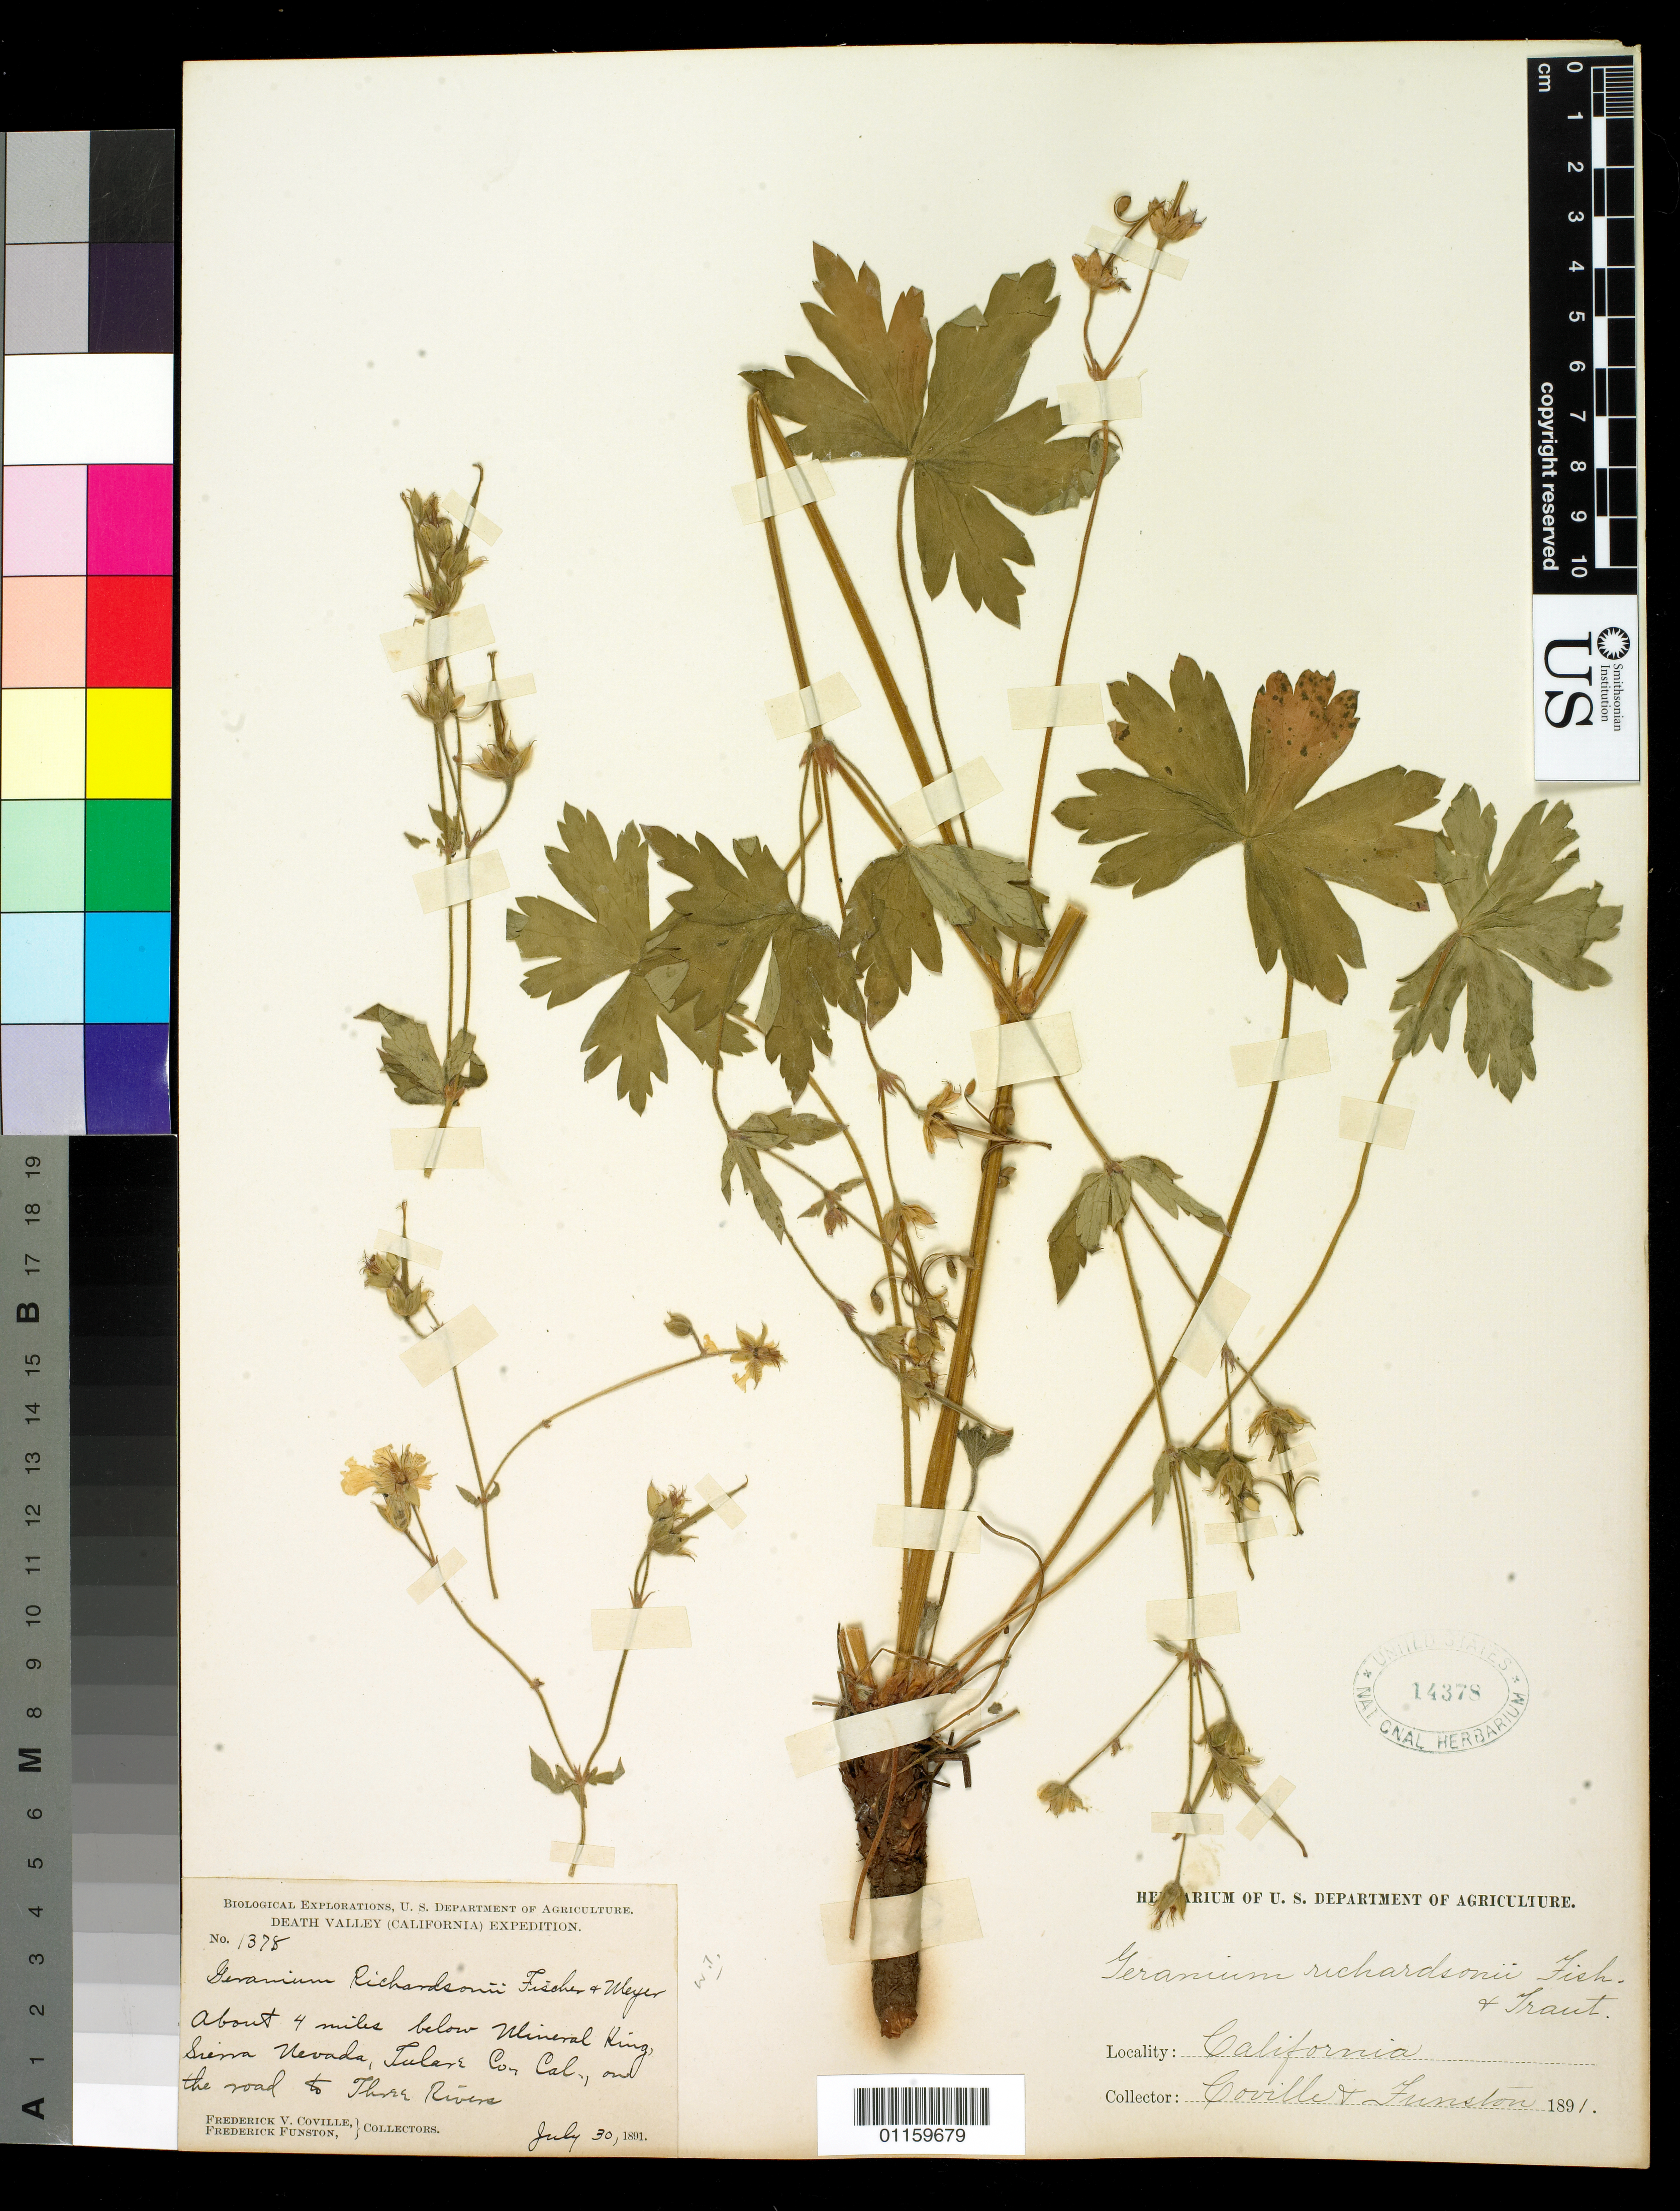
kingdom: Plantae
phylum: Tracheophyta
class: Magnoliopsida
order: Geraniales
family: Geraniaceae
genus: Geranium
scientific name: Geranium richardsonii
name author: Fisch. & Trautv.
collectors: F. V. Coville & F. Funston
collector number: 1378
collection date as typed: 30 Jul 1891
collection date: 1891-07-30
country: United States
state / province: California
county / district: Tulare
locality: About 4 miles below near Mineral King, Sierra nevada. On the road to Three Rivers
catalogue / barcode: US 14378